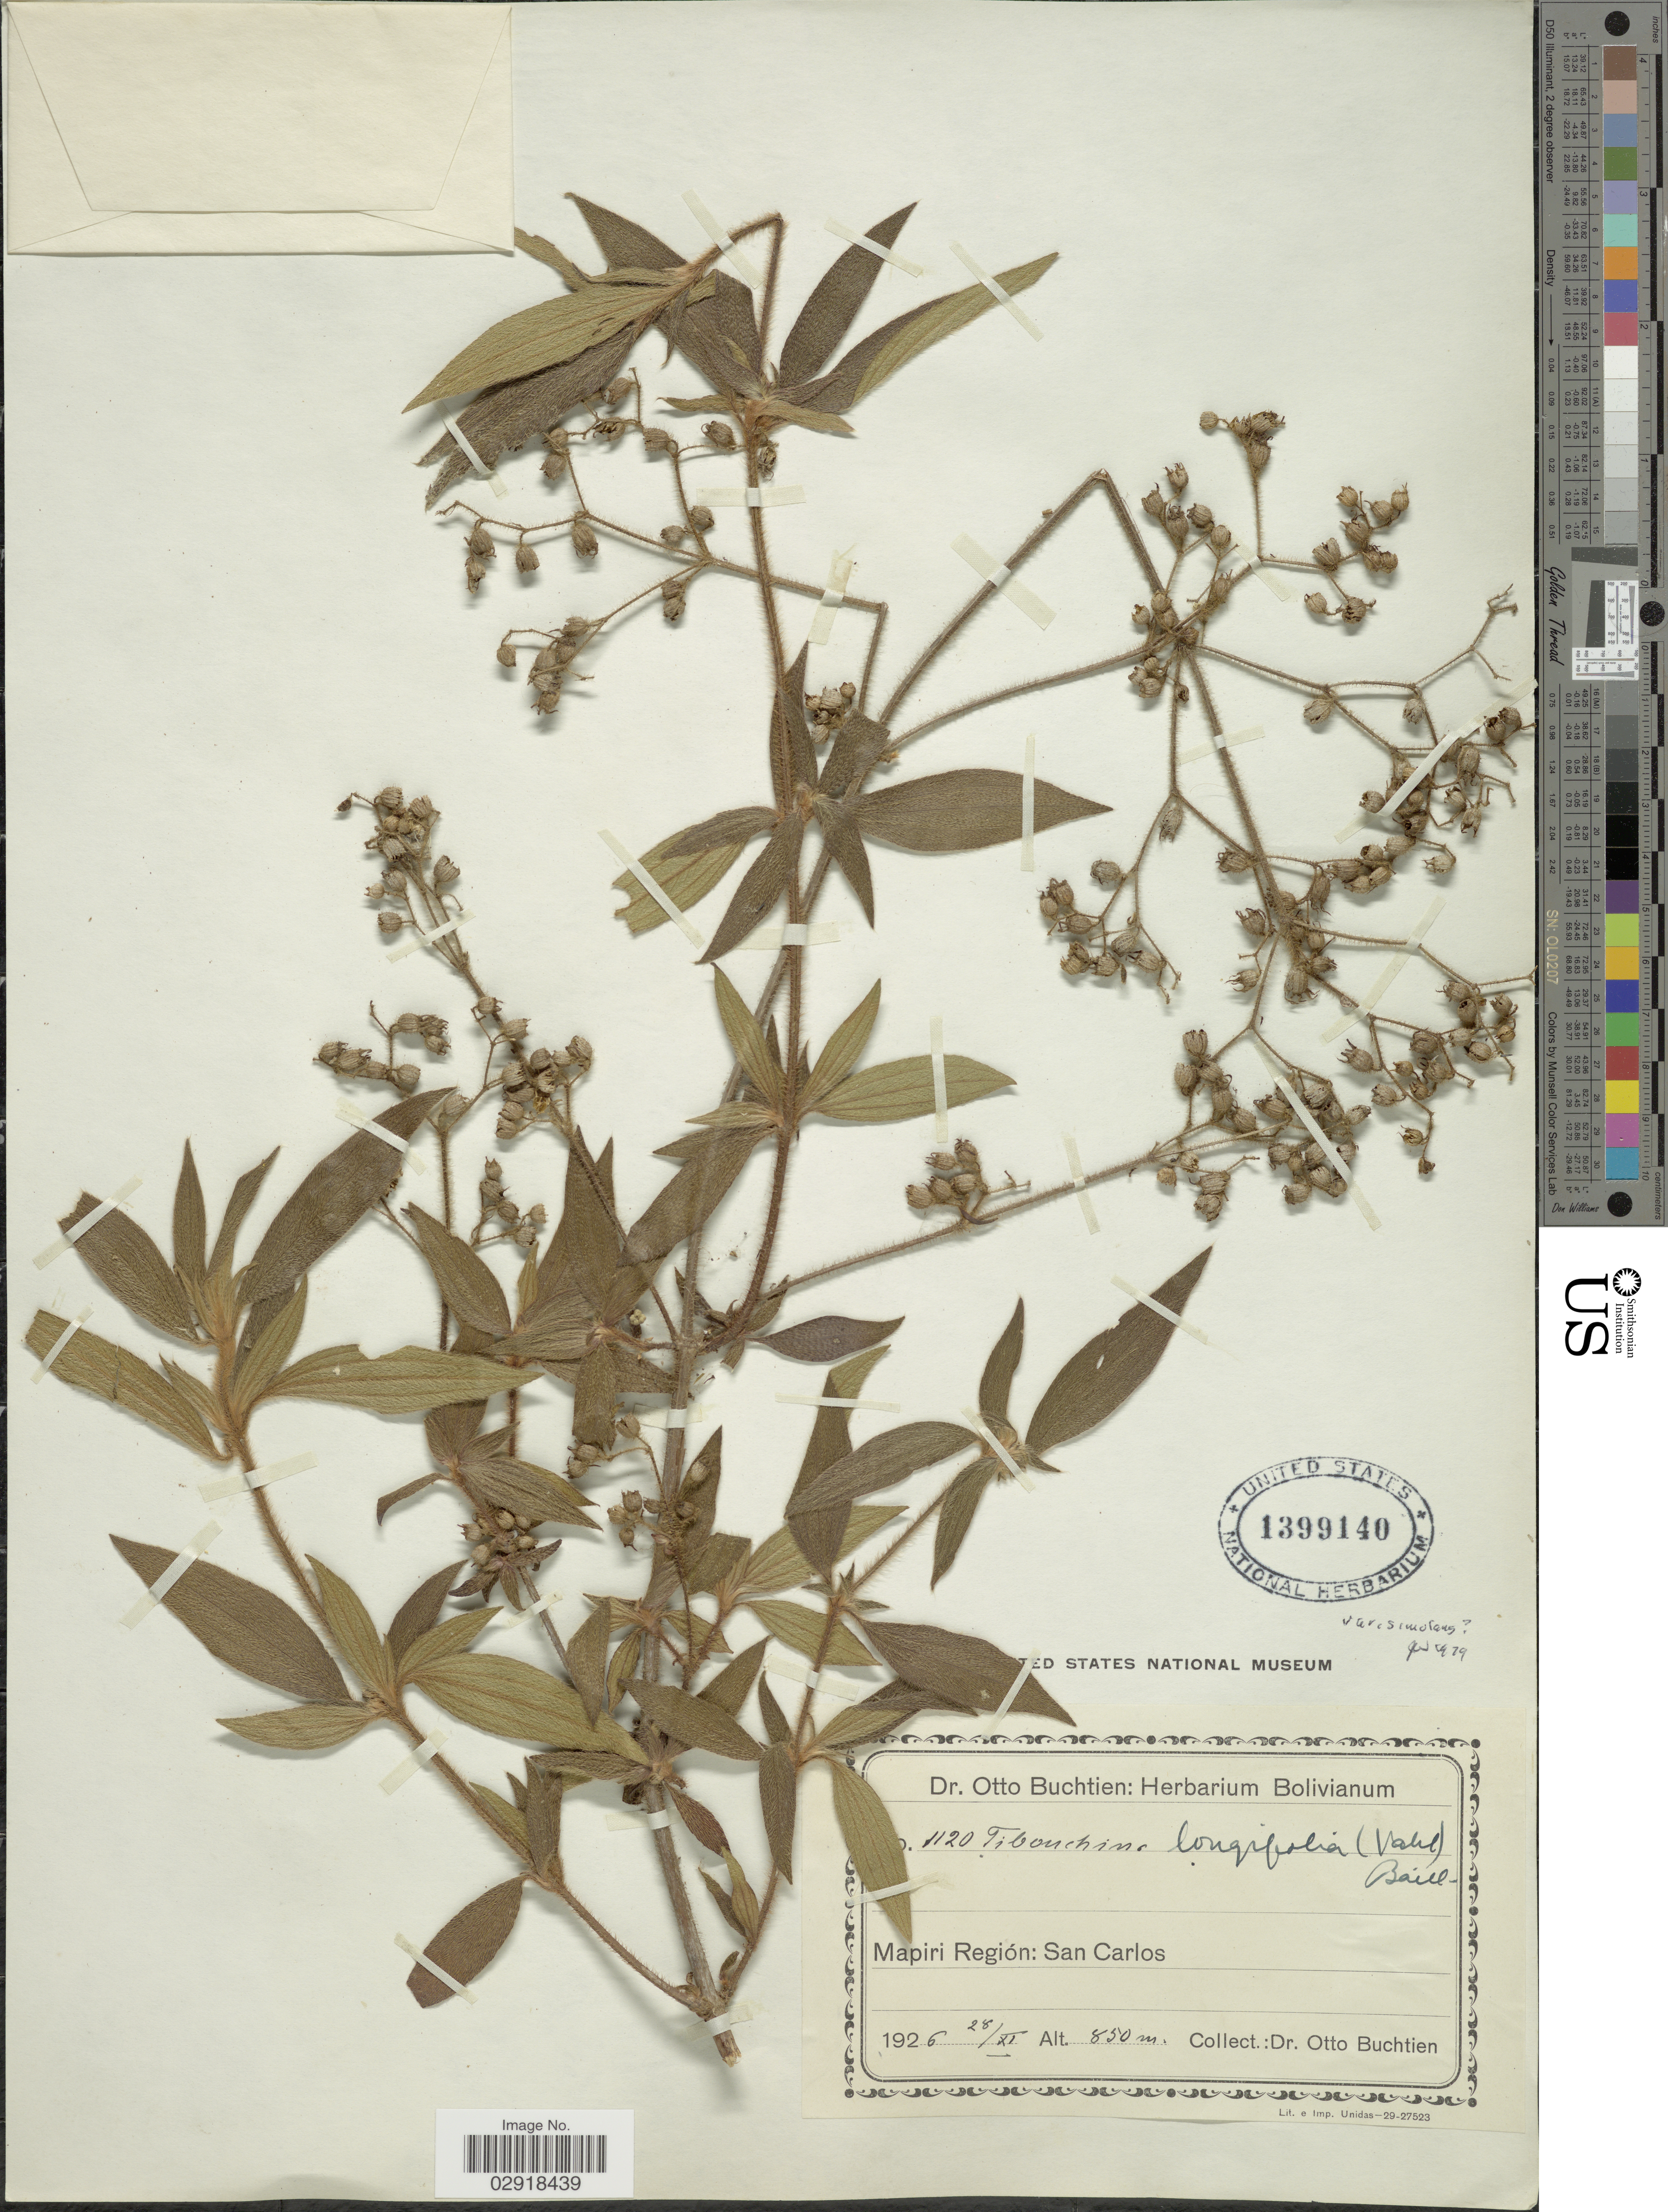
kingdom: Plantae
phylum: Tracheophyta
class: Magnoliopsida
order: Myrtales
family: Melastomataceae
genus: Chaetogastra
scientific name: Chaetogastra longifolia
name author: (Vahl) DC.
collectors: O. Buchtien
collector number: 1120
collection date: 1926-11-28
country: Bolivia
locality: Mapiri Region, San Carlos.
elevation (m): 850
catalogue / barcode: US 1399140